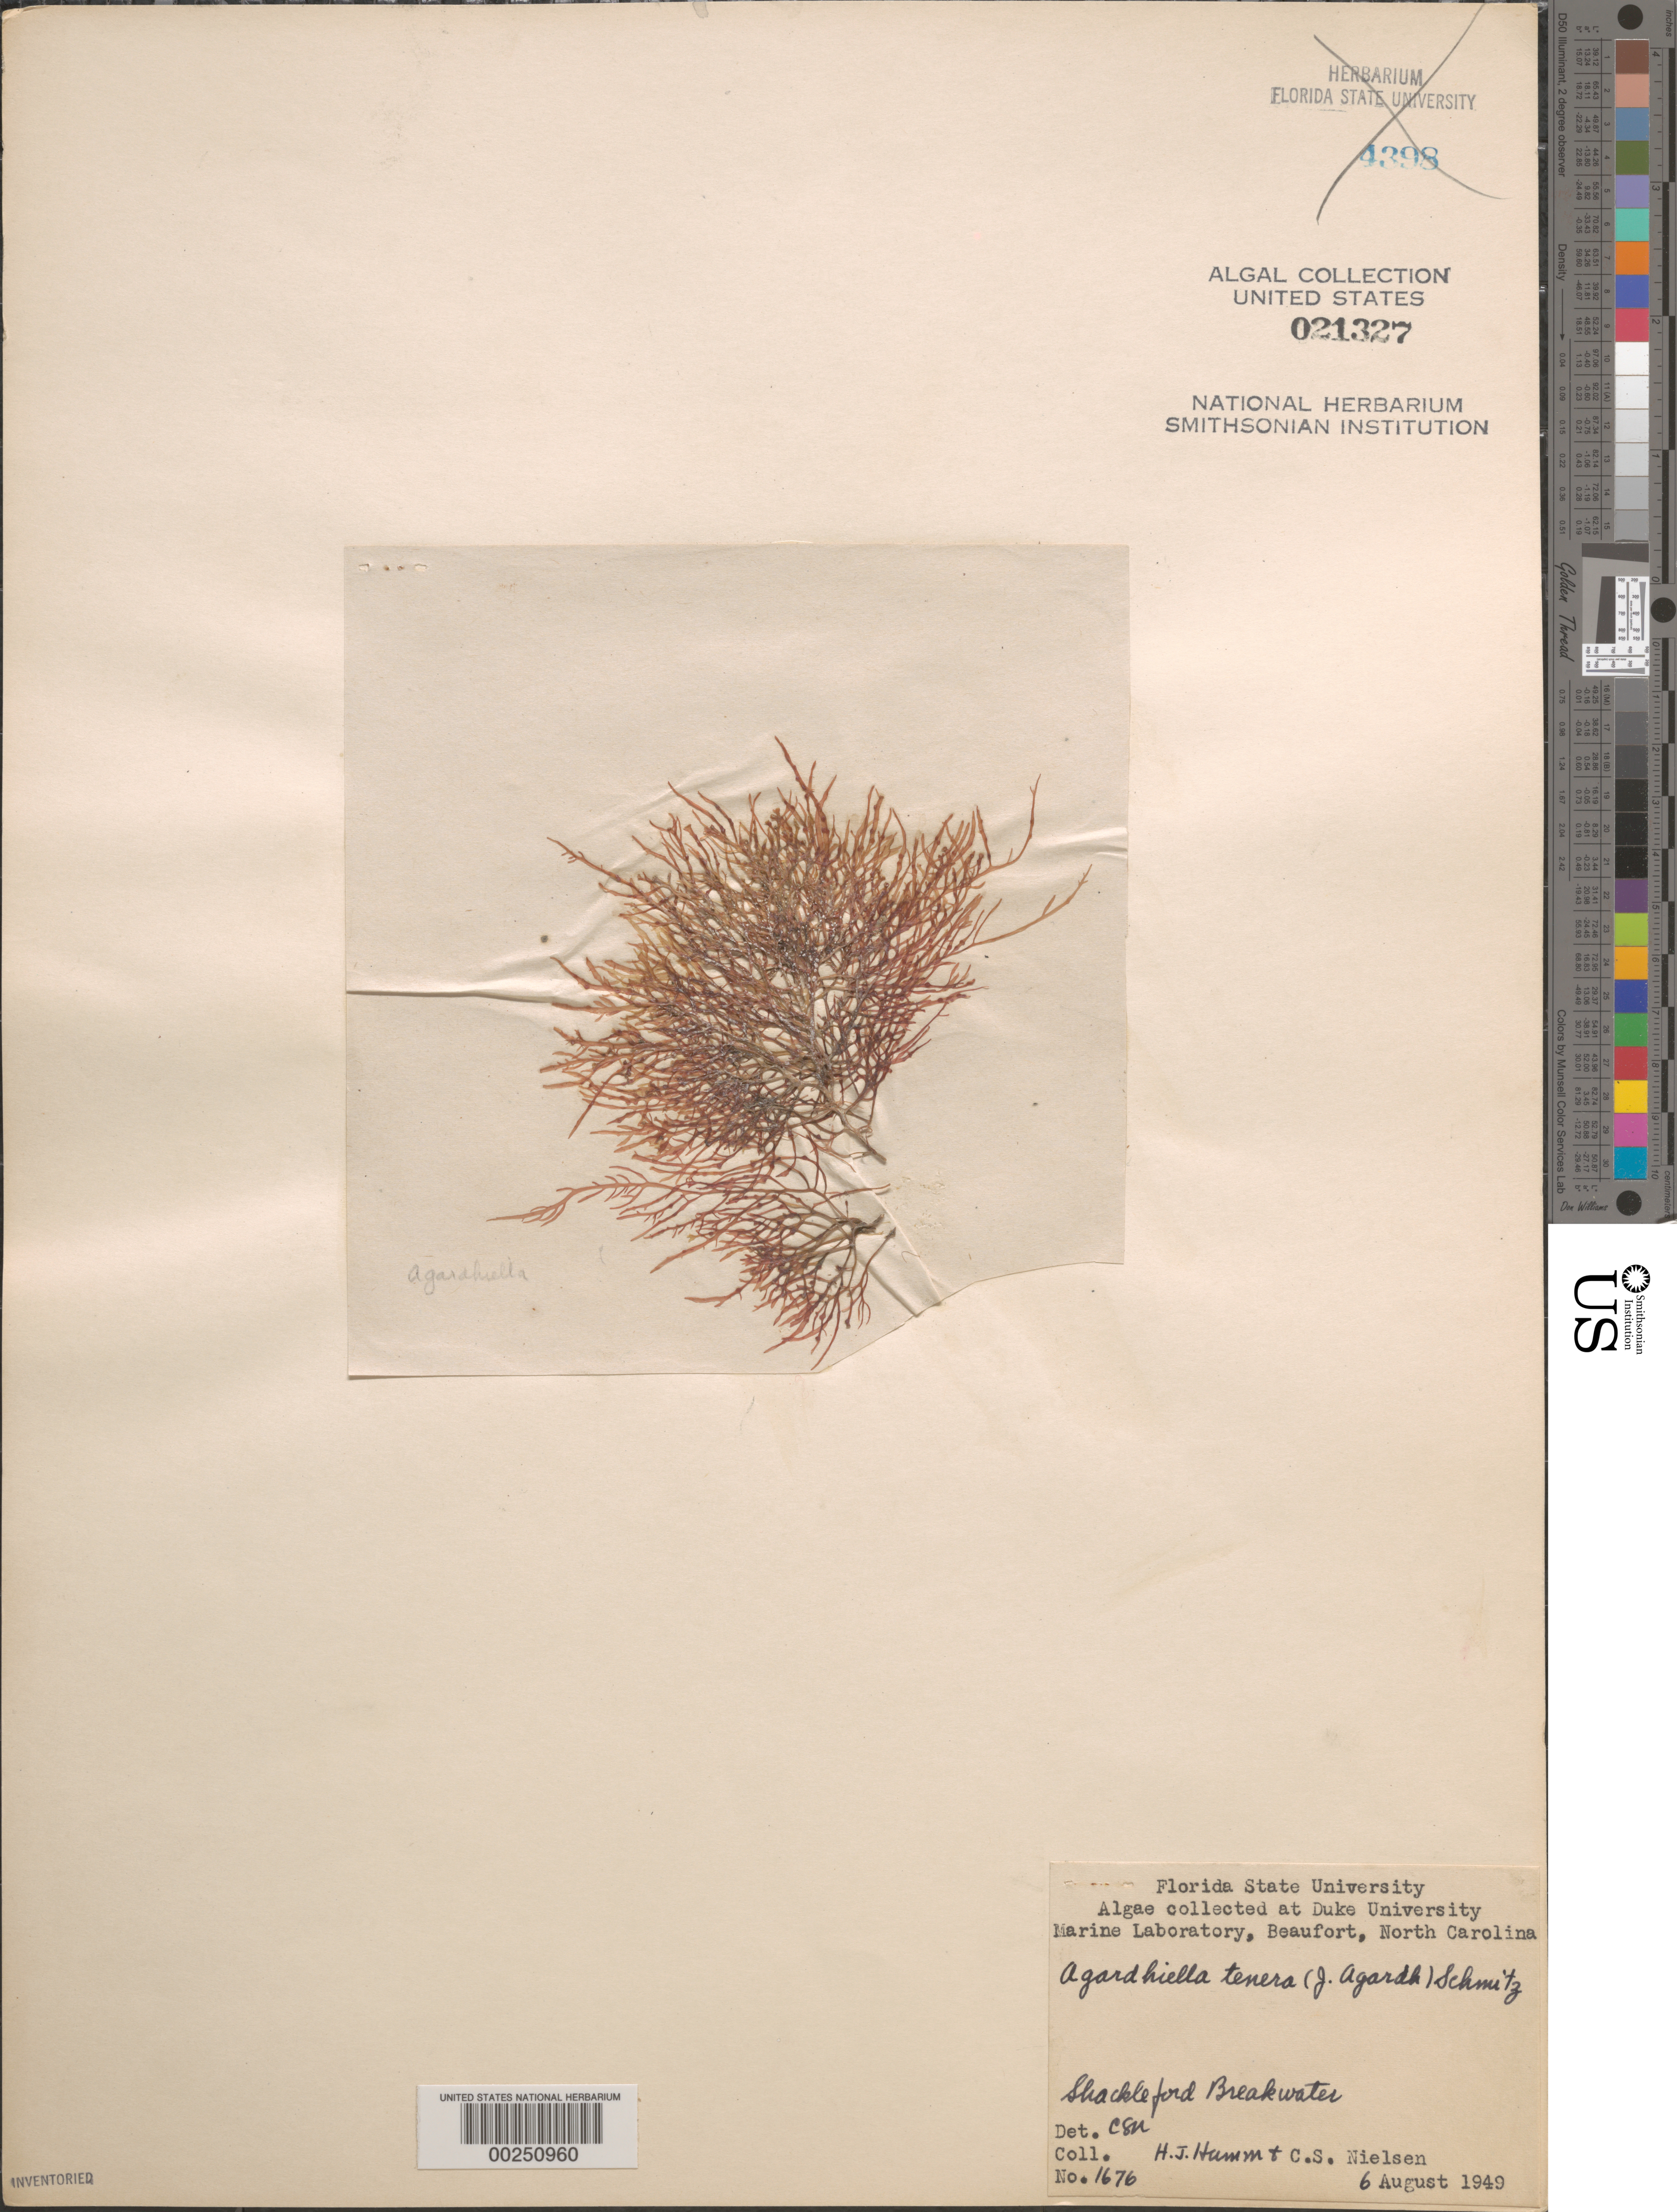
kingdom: Plantae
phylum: Rhodophyta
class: Florideophyceae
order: Gigartinales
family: Solieriaceae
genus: Agardhiella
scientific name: Agardhiella tenera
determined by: Nielsen, C. S.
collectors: H. J. Humm & C. S. Nielsen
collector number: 1676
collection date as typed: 06 Aug 1949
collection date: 1949-08-06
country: United States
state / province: North Carolina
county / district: Carteret County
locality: Beaufort, Shackleford breakwater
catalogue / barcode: US 21327